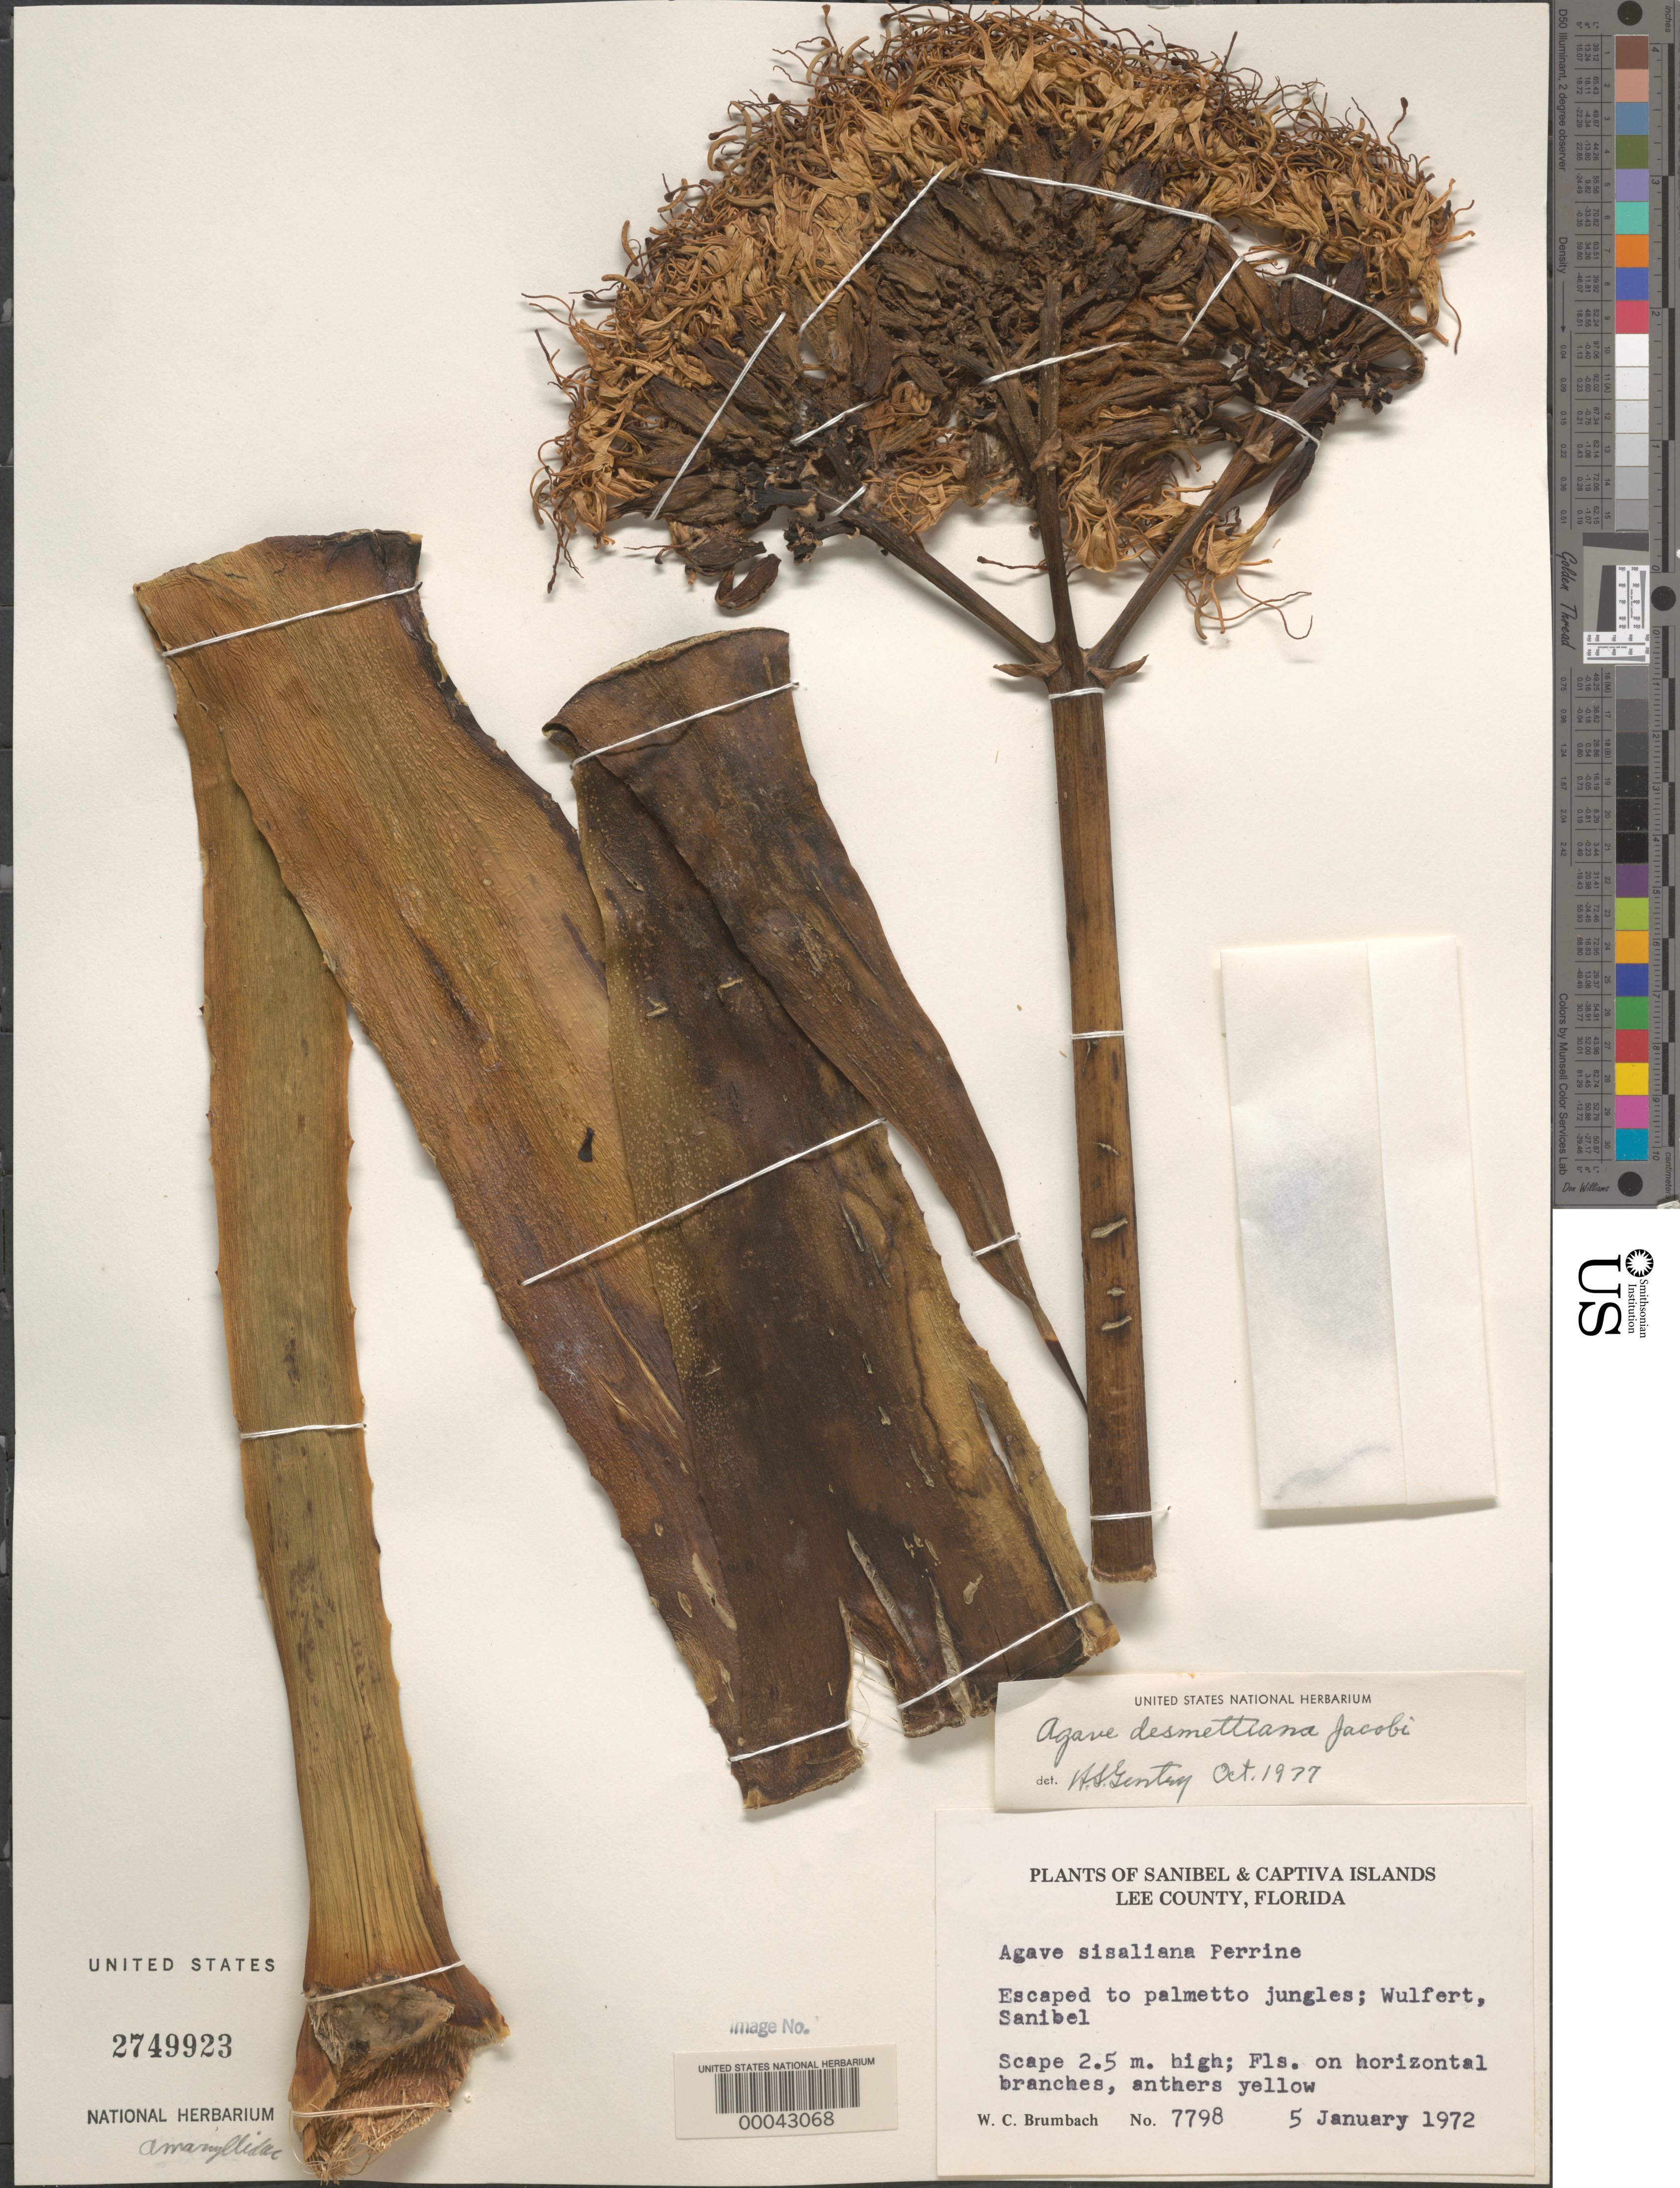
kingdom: Plantae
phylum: Tracheophyta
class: Liliopsida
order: Asparagales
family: Asparagaceae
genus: Agave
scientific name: Agave americana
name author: L.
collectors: W. C. Brumbach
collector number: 7798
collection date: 1972-01-05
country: United States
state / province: Florida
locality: Sanibel & Captiva Islands. Lee County. Escaped to palmetto jungles; Wulfert, Sanibel.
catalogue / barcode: US 2749923